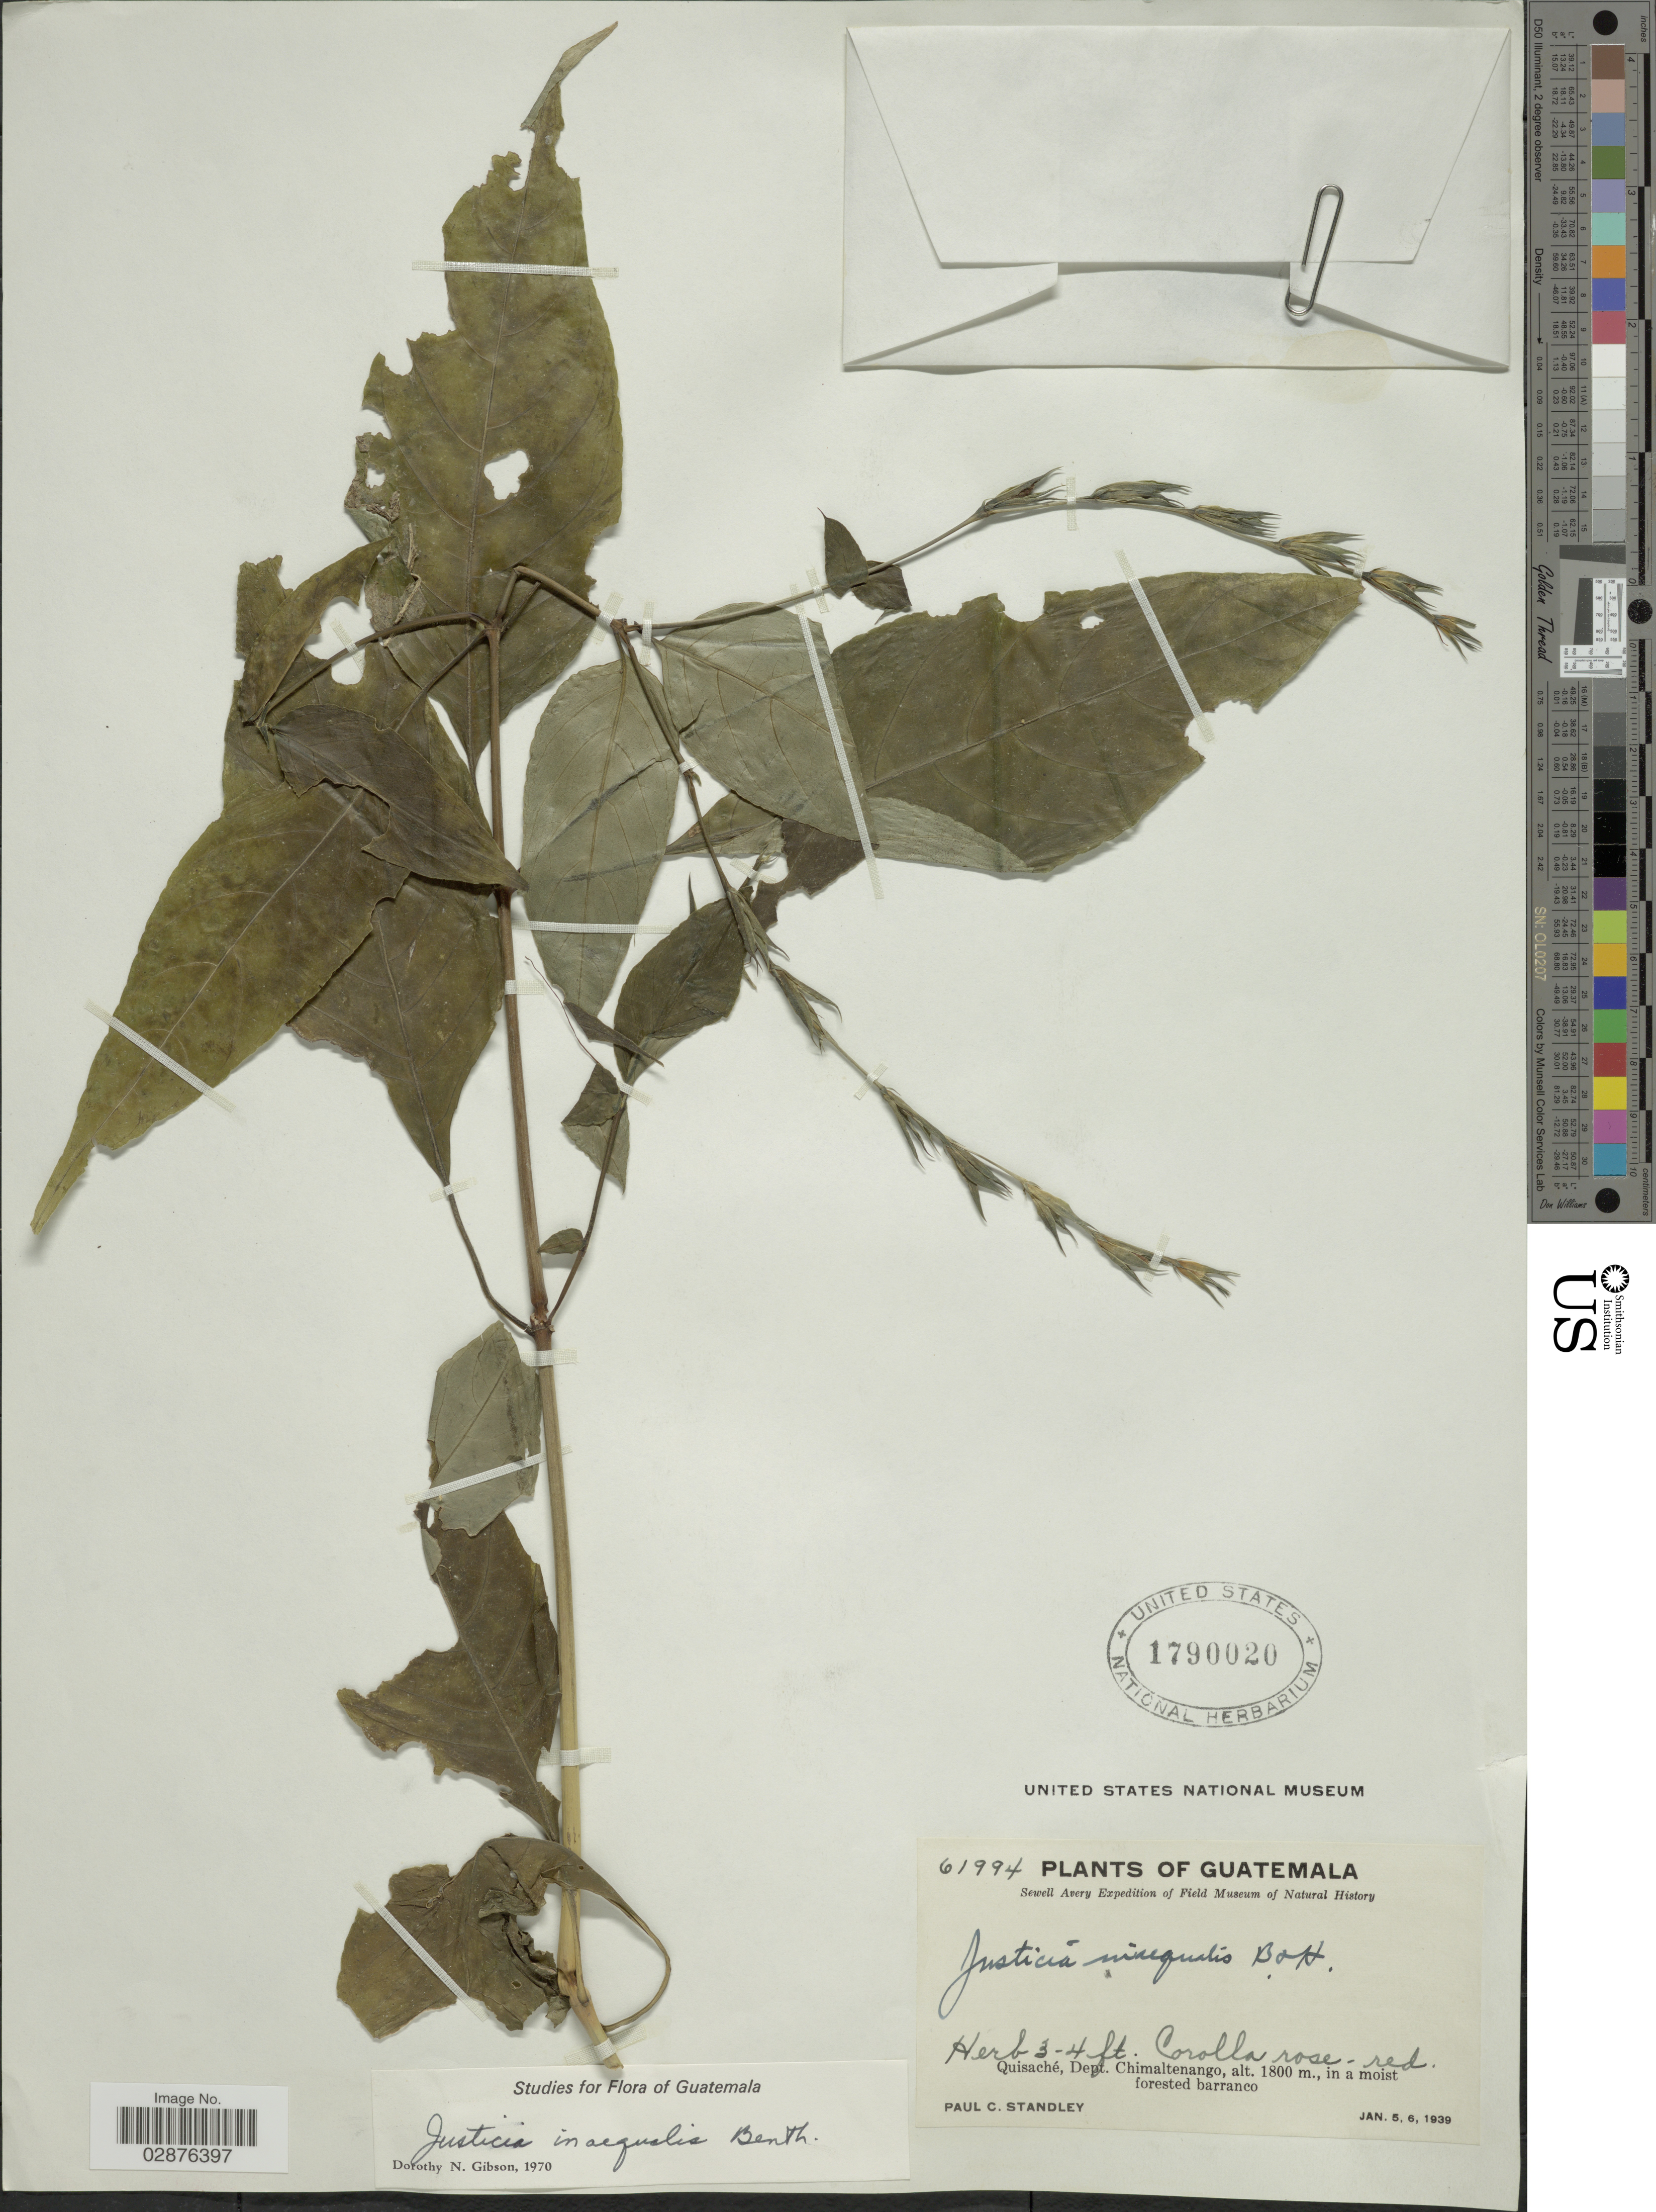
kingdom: Plantae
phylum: Tracheophyta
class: Magnoliopsida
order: Lamiales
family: Acanthaceae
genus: Justicia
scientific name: Justicia inaequalis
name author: Benth.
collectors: P. C. Standley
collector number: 61994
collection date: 1939-01-05/1939-01-06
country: Guatemala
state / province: Chimaltenango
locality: Quisaché, Dept. Chimaltenango.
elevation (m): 1800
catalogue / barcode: US 1790020